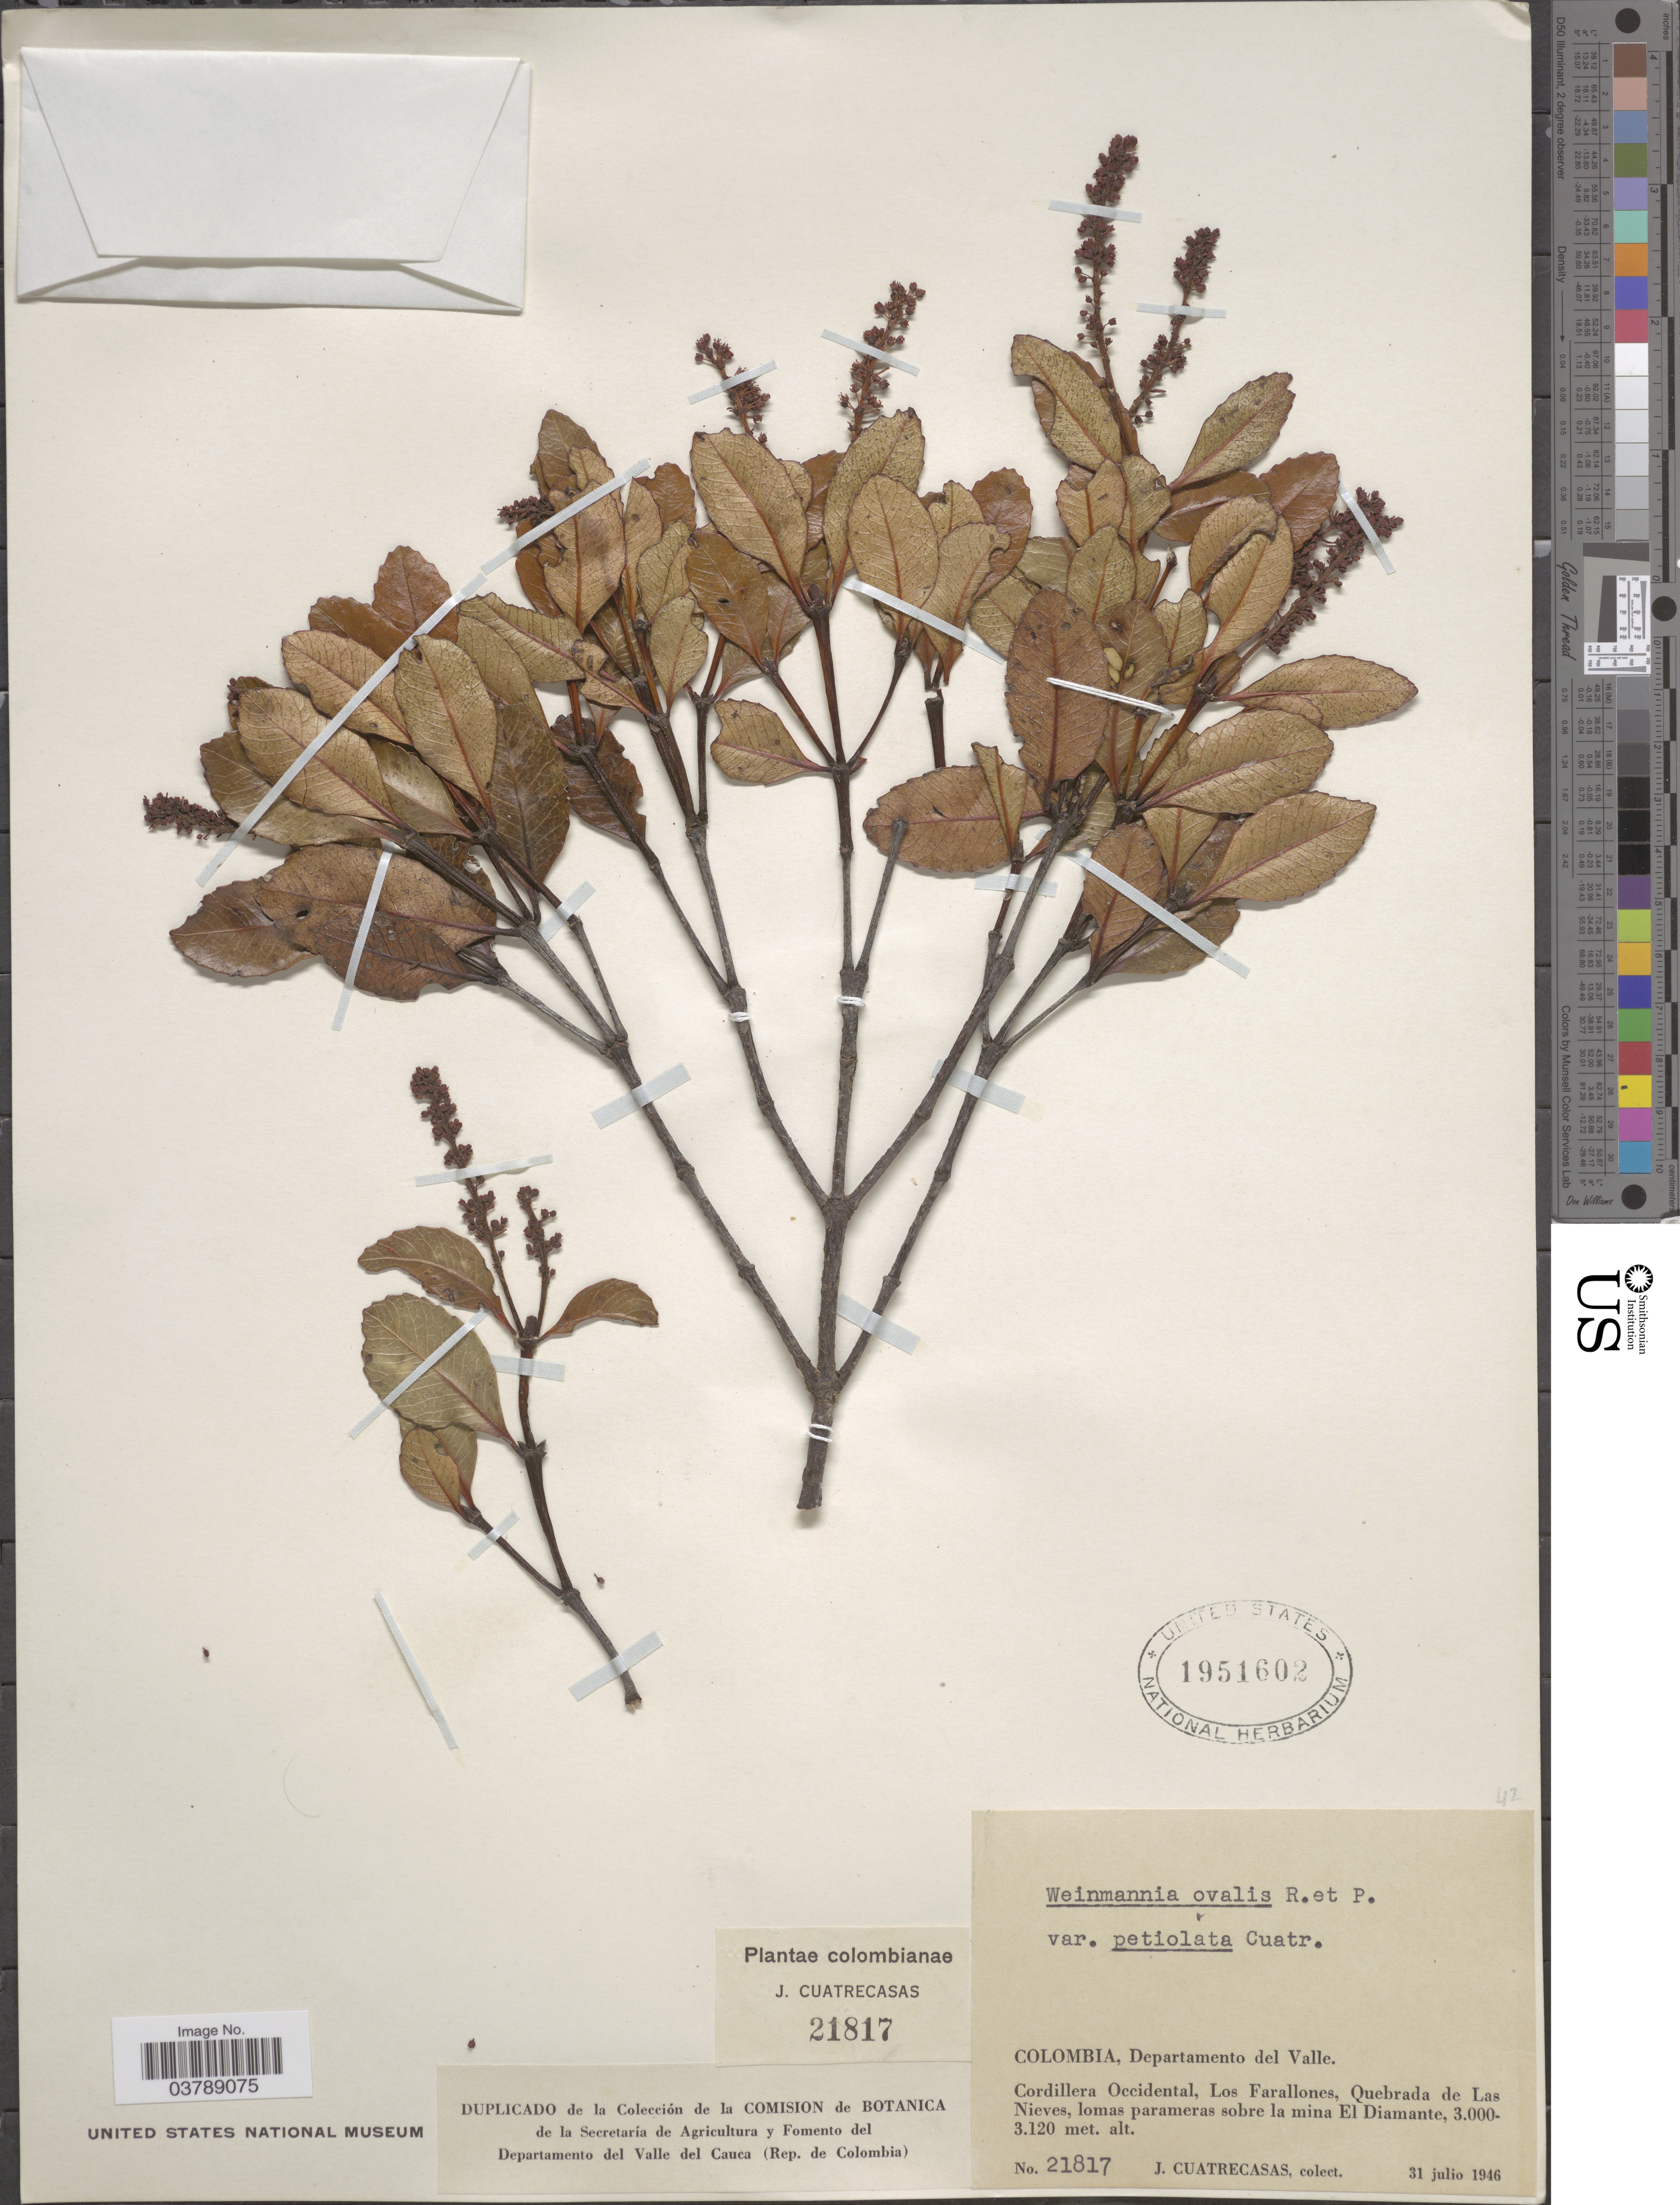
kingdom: Plantae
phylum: Tracheophyta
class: Magnoliopsida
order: Oxalidales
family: Cunoniaceae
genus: Weinmannia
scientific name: Weinmannia elliptica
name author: Kunth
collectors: J. Cuatrecasas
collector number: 21817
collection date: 1946-07-31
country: Colombia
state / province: Valle del Cauca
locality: Departamento del Valle. Cordillera Occidental: Los Farallones, Quebrada de Las Nieves, lomas parameras sobre la mina El Diamante.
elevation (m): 3000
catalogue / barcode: US 1951602